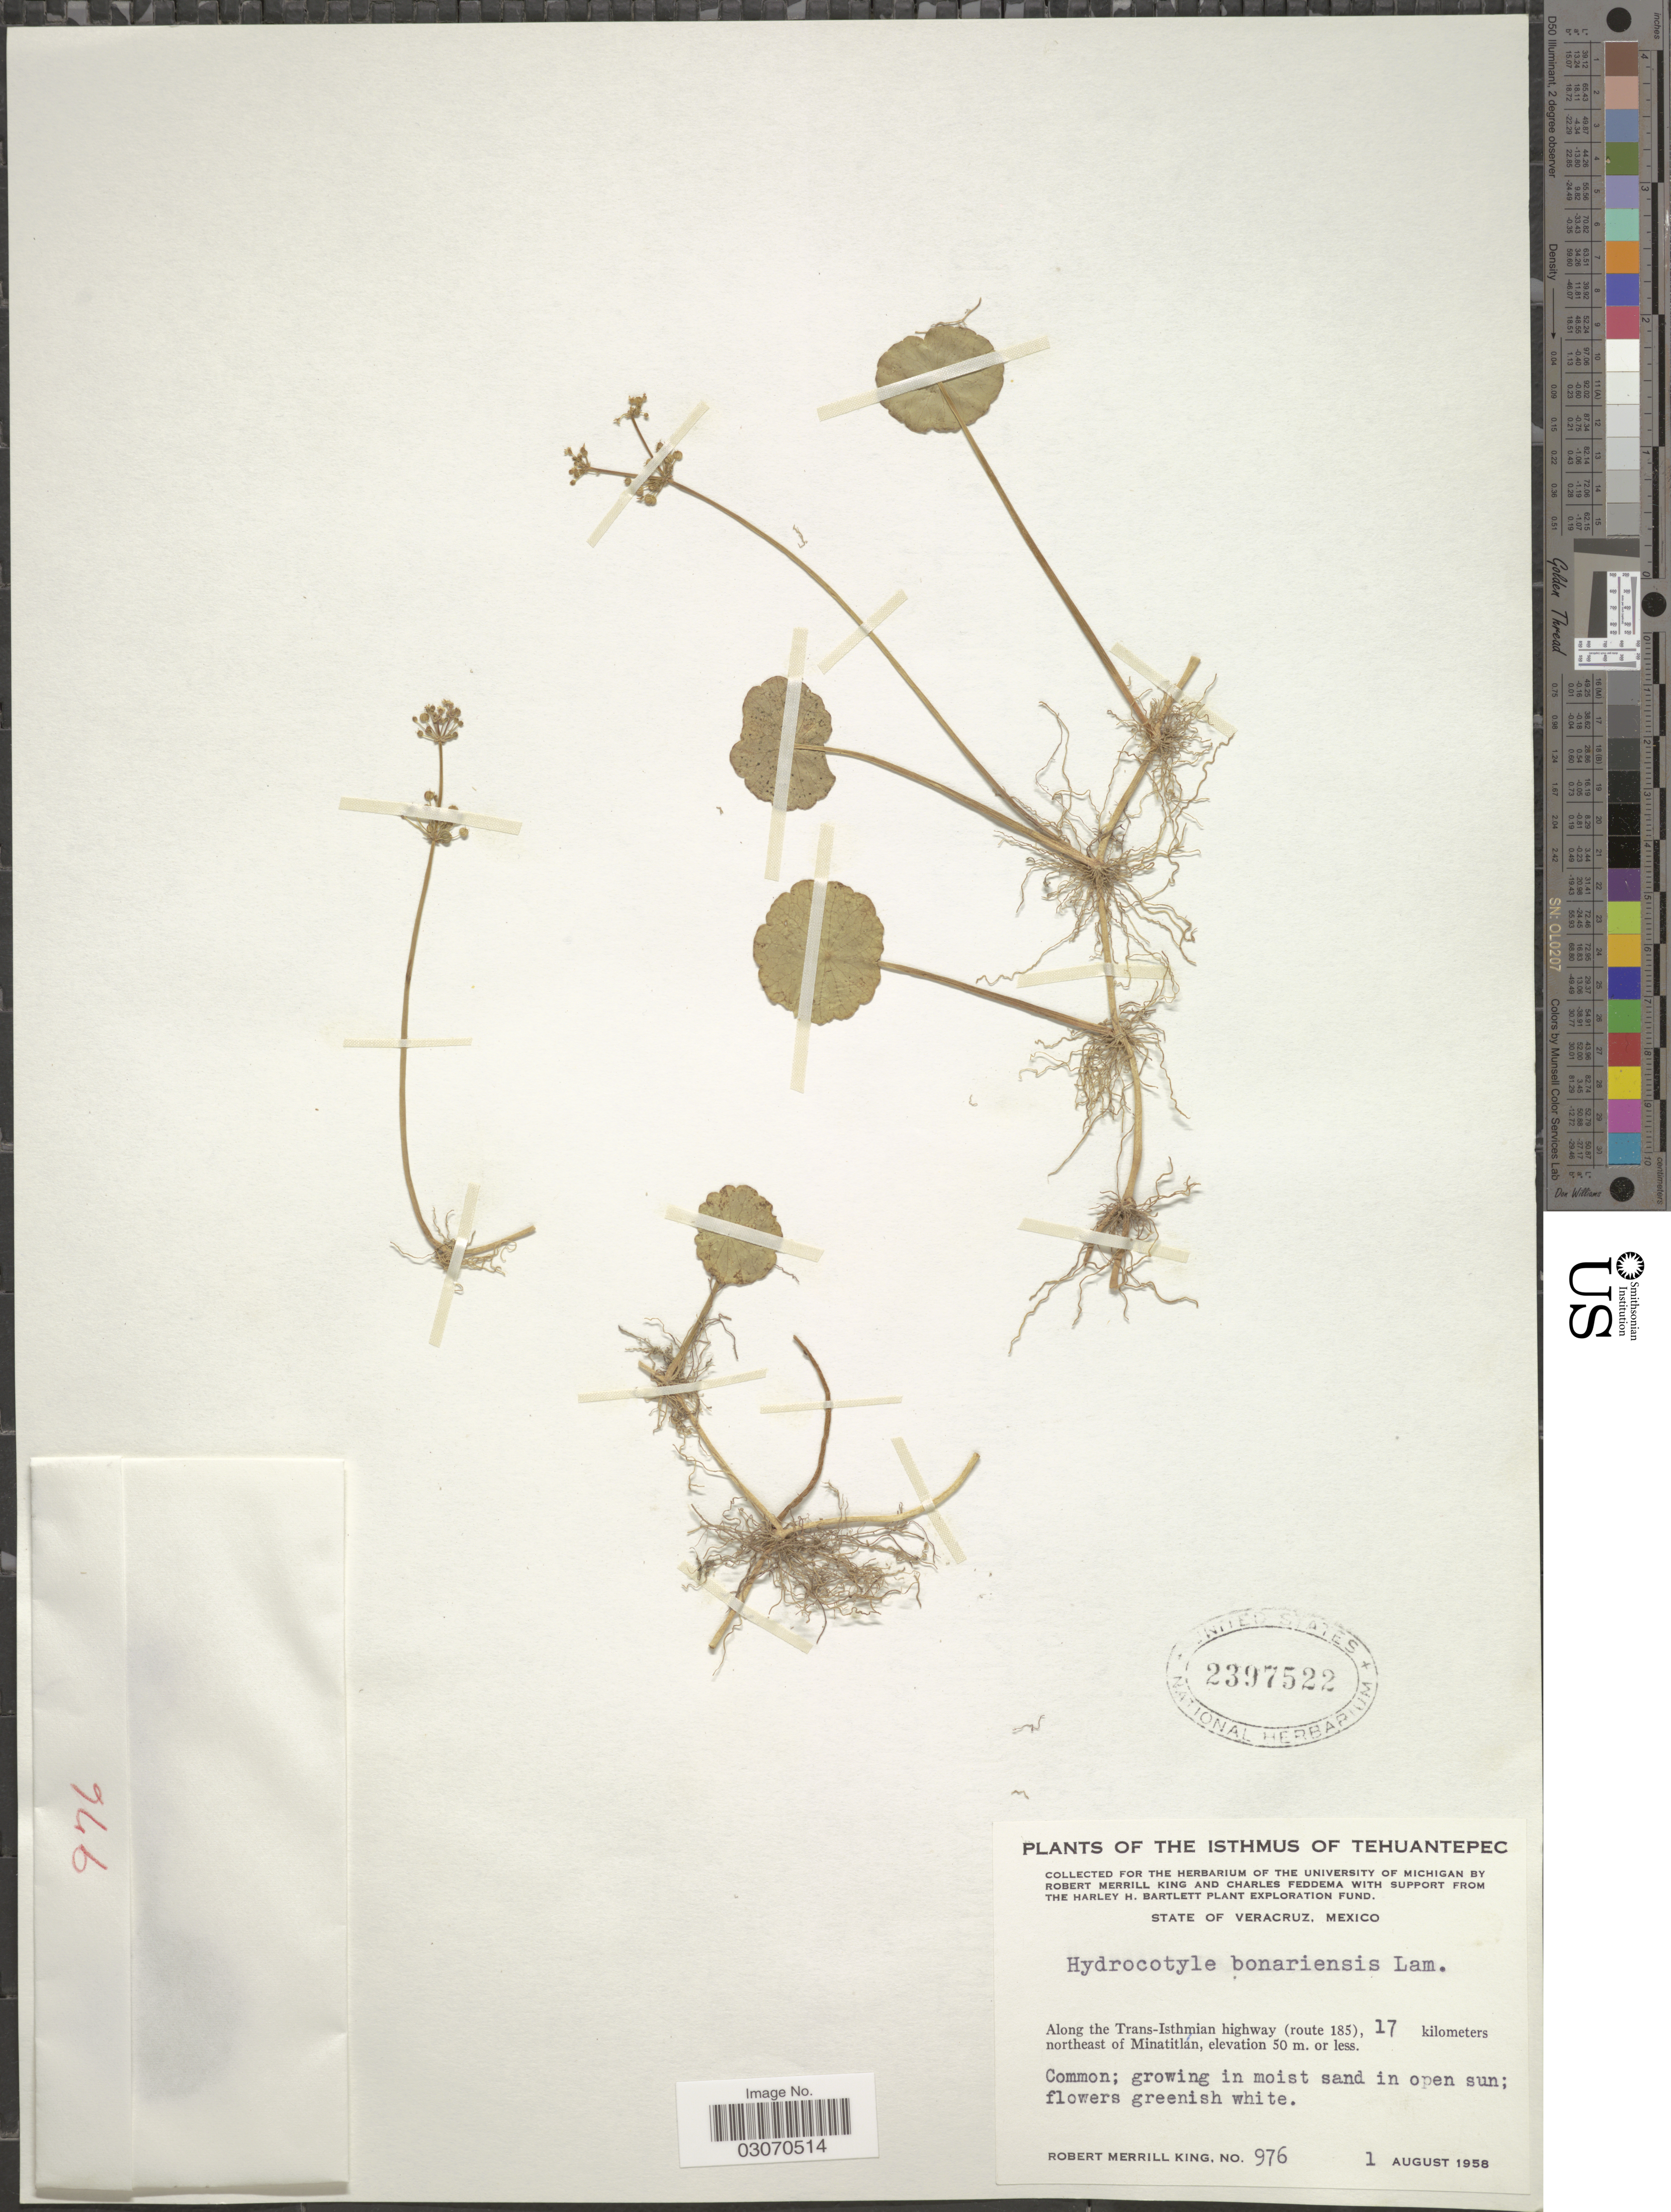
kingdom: Plantae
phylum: Tracheophyta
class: Magnoliopsida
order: Apiales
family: Araliaceae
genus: Hydrocotyle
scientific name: Hydrocotyle bonariensis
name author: Lam.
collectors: R. M. King & C. Feddema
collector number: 976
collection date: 1958-08-01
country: Mexico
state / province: Veracruz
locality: The Isthmus of Tehuantepec, Along the Trans-Isthmian highway (route 185), 17 kilometers northeast of Minatitlán.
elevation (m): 50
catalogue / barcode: US 2397522